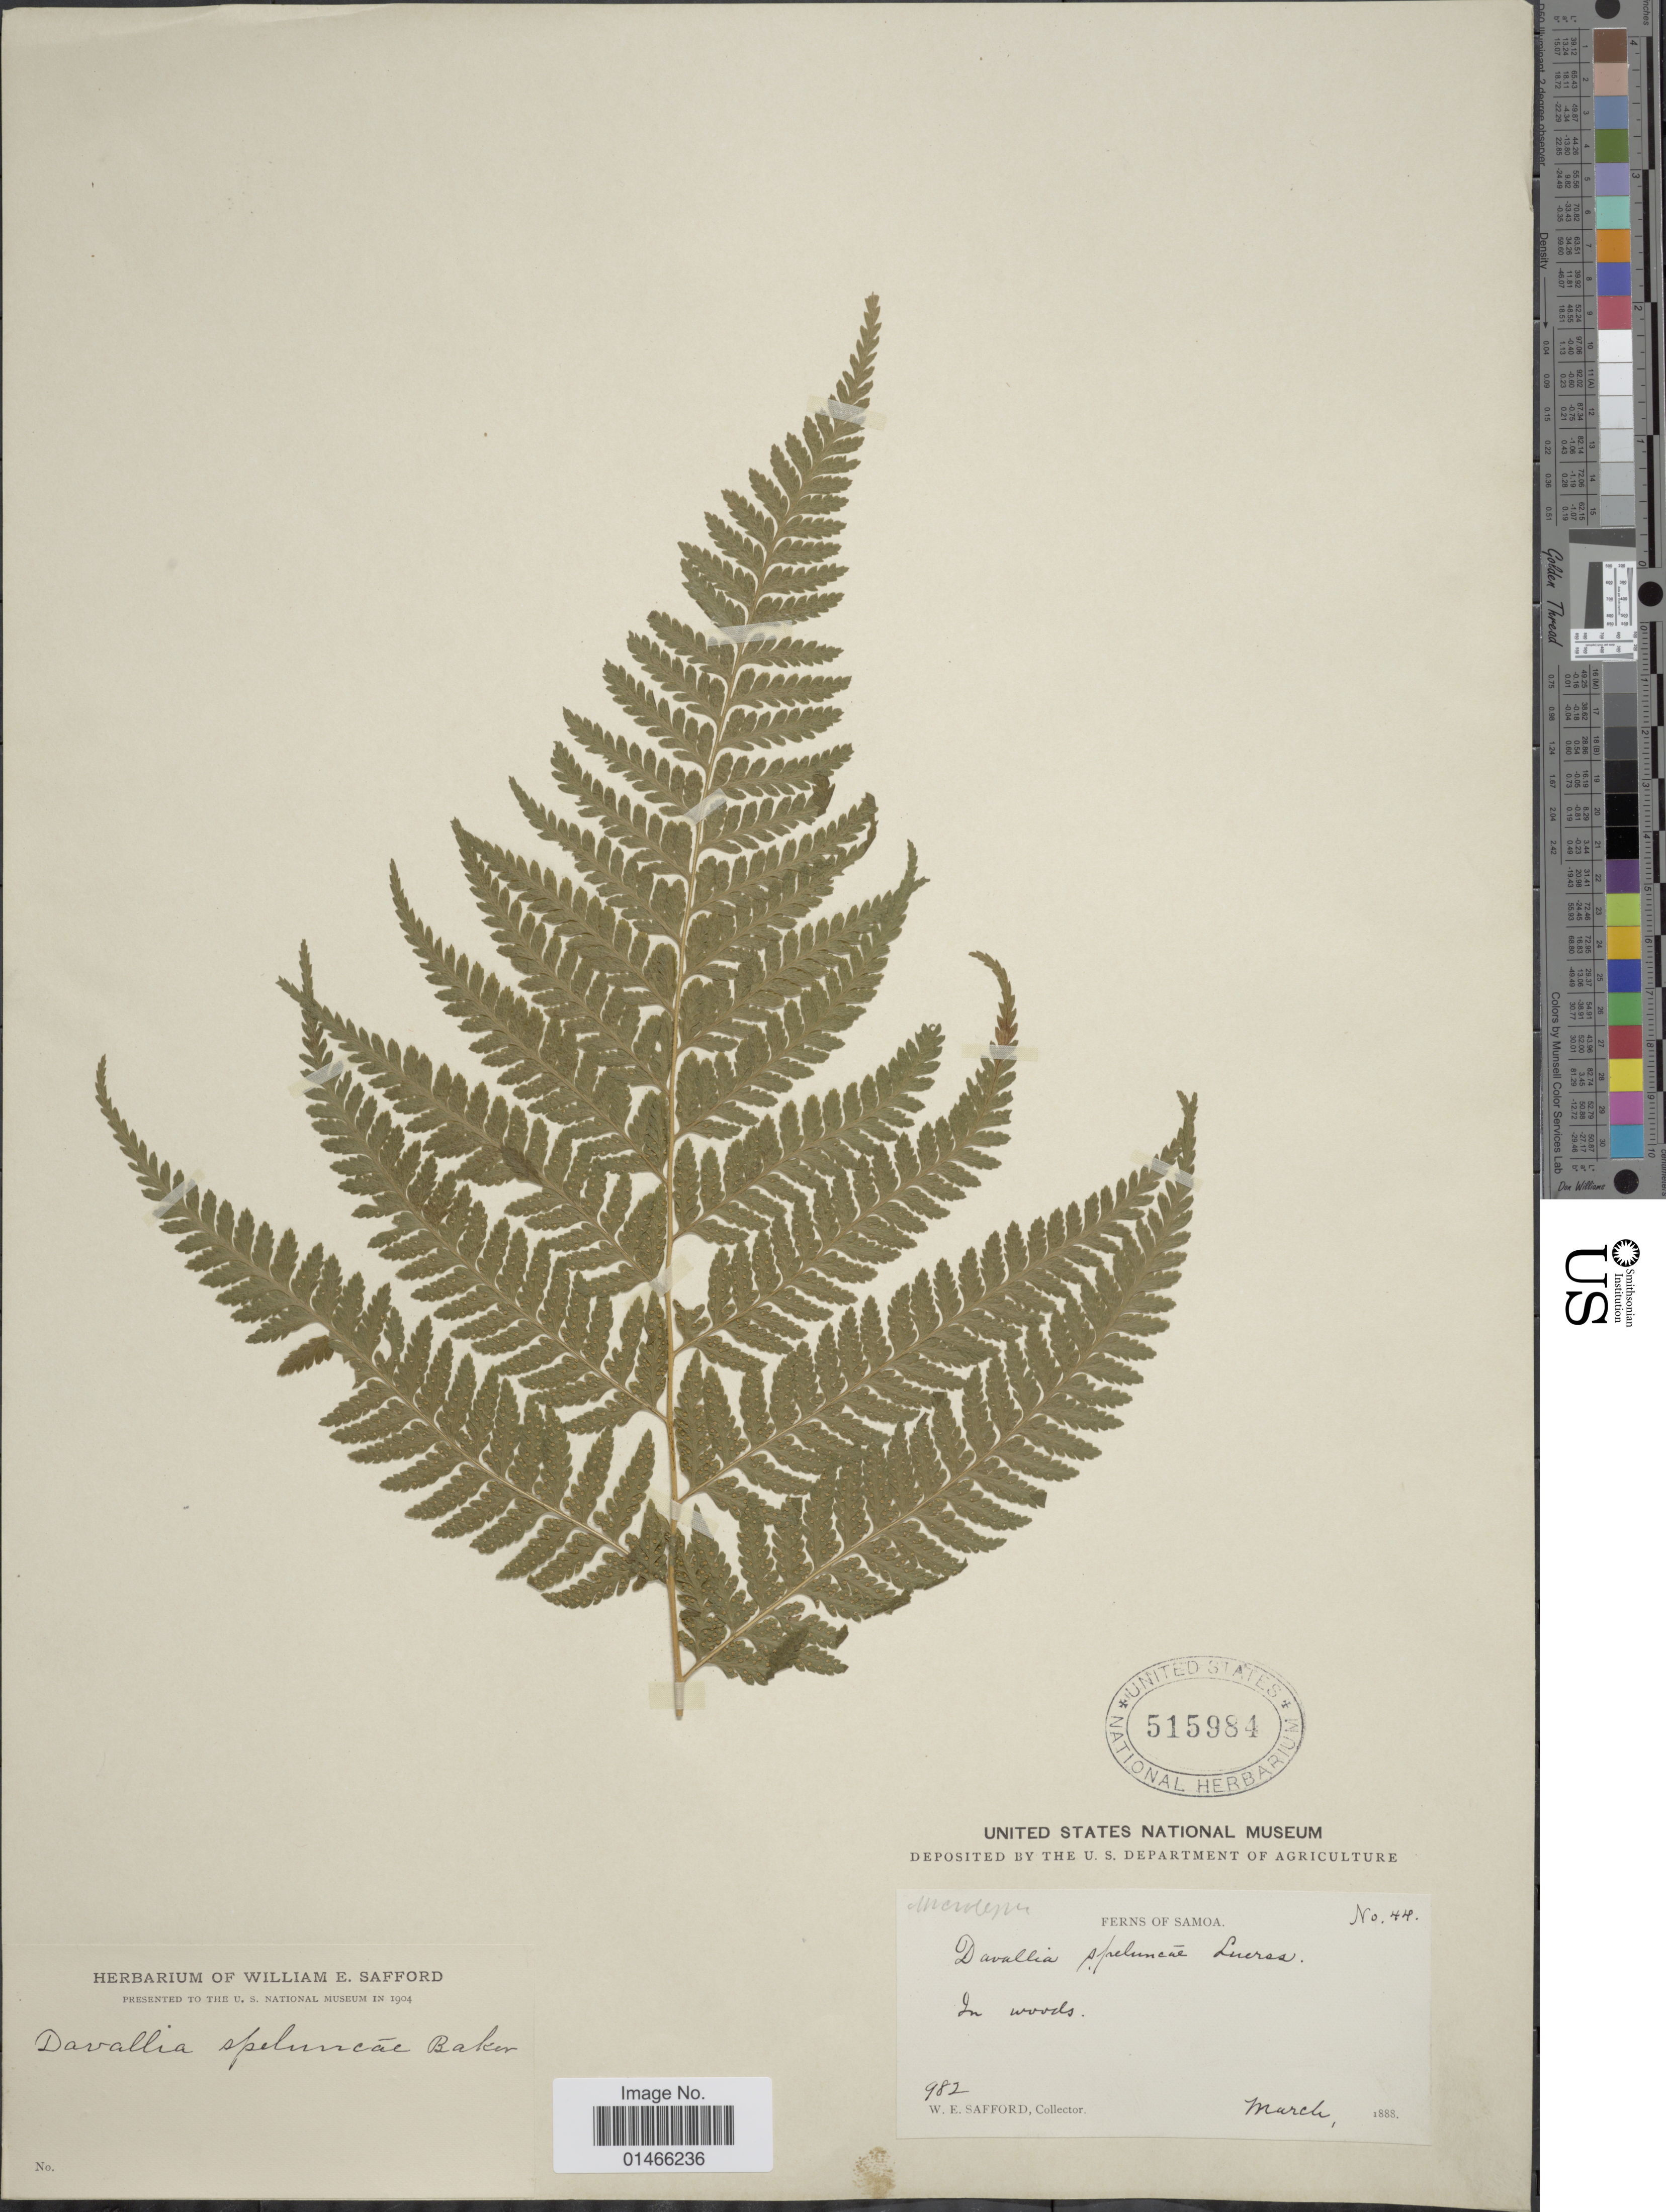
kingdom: Plantae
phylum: Tracheophyta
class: Polypodiopsida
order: Polypodiales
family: Dennstaedtiaceae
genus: Microlepia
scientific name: Microlepia speluncae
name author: (L.) T. Moore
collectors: W. E. Safford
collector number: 982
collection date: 1888-03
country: American Samoa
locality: Samoa. In woods.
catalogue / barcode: US 515984